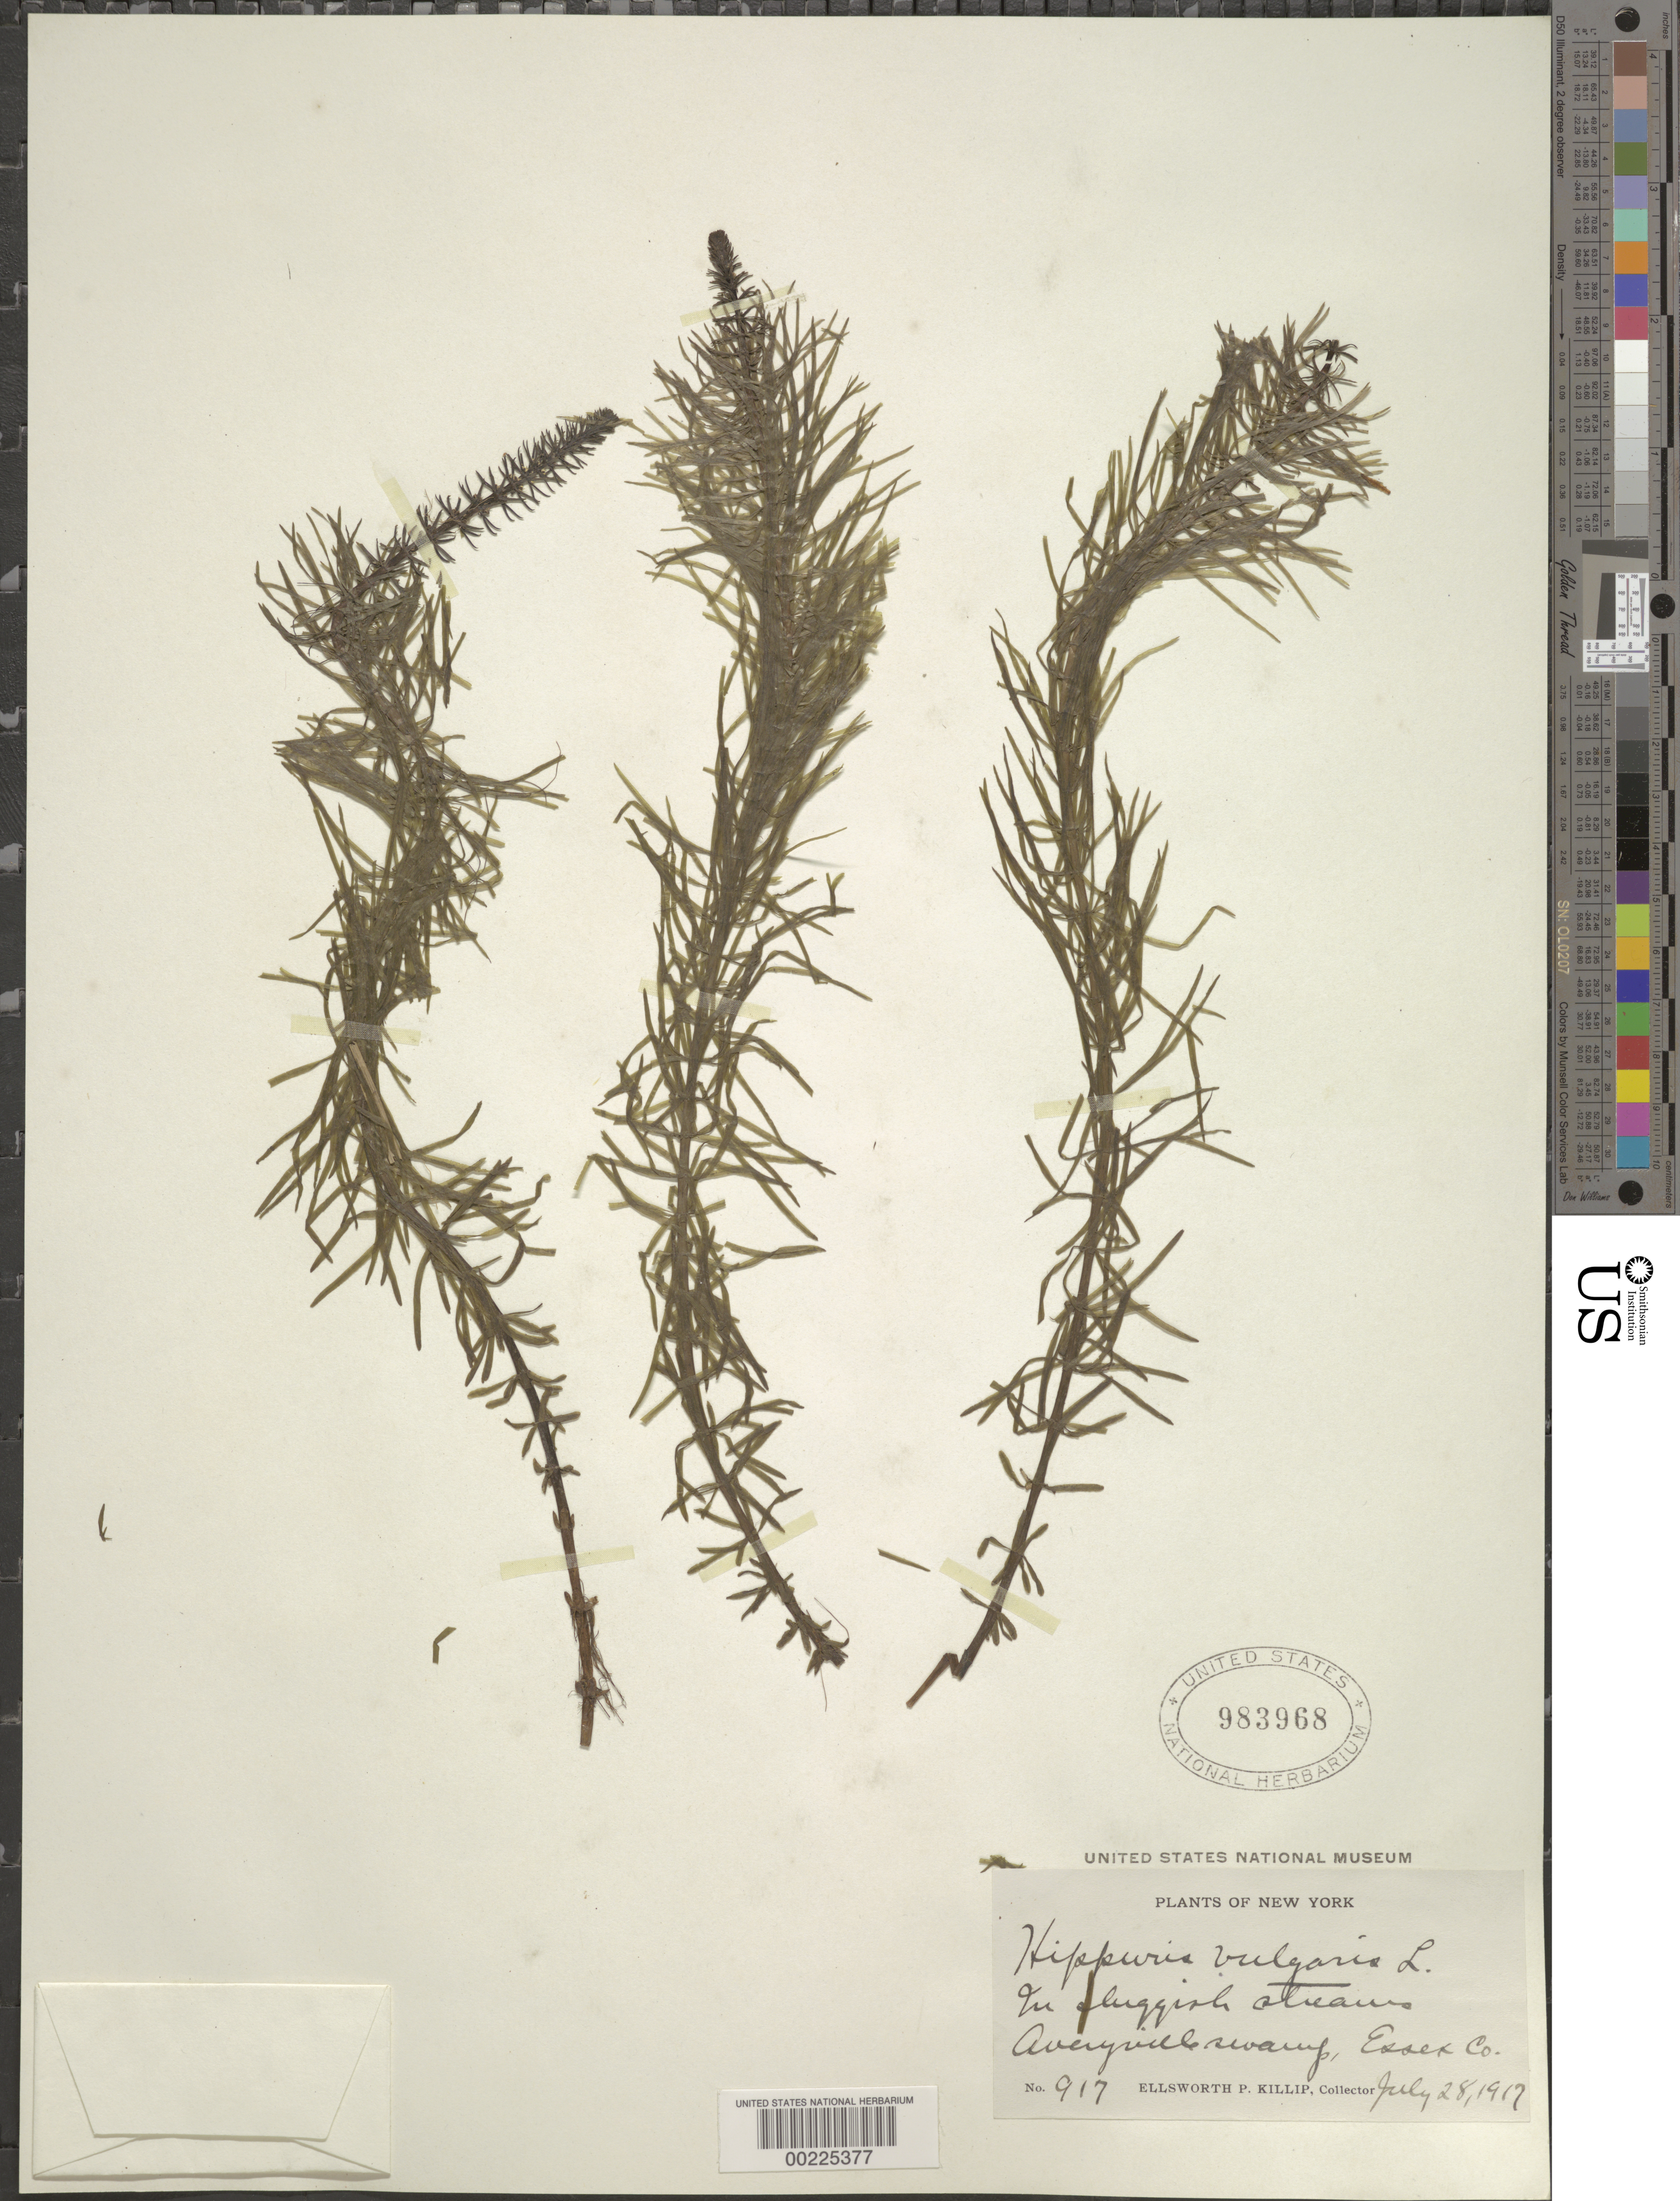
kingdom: Plantae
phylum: Tracheophyta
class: Magnoliopsida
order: Lamiales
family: Plantaginaceae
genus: Hippuris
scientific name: Hippuris tetraphylla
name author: L. f.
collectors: E. P. Killip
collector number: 917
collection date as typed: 28 Jul 1917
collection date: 1917-07-28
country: United States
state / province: New York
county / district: Essex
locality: Averyville swamp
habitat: In sluggish stream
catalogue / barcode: US 983968